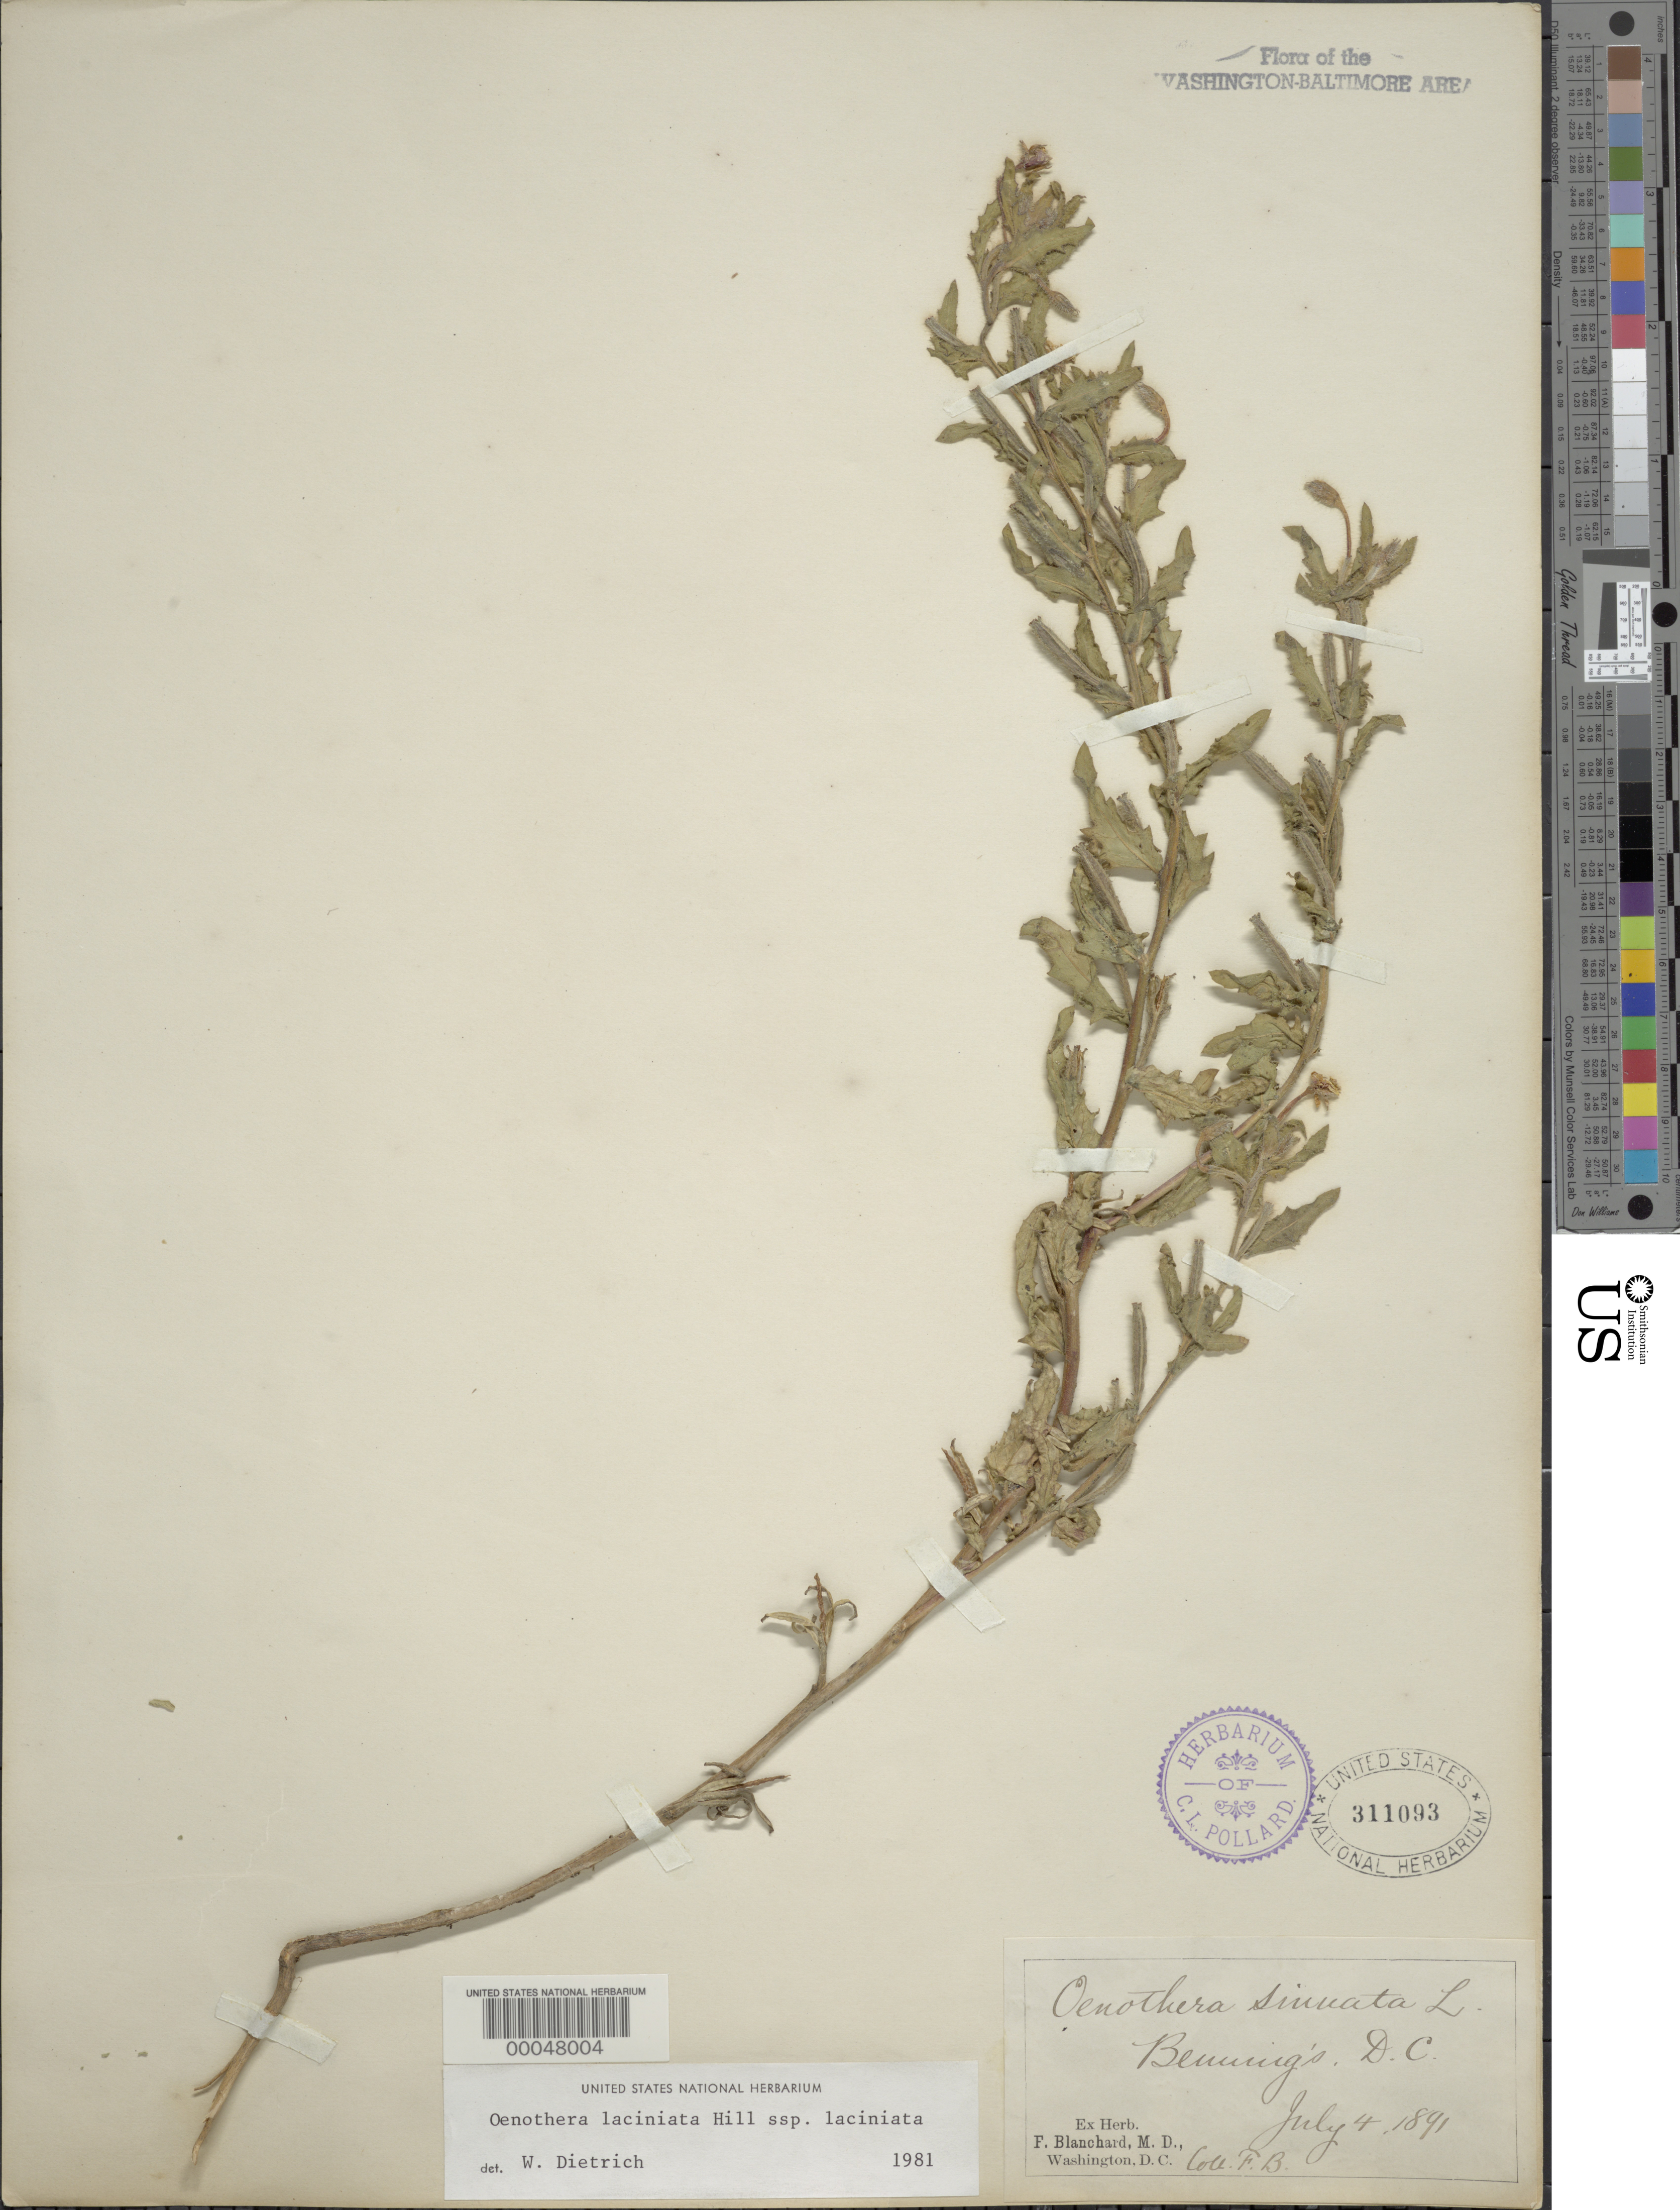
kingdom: Plantae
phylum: Tracheophyta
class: Magnoliopsida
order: Myrtales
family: Onagraceae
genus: Oenothera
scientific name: Oenothera laciniata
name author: Hill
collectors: F. Blanchard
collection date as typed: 04 Jul 1891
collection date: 1891-07-04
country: United States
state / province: District of Columbia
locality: Benning's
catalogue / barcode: US 311093